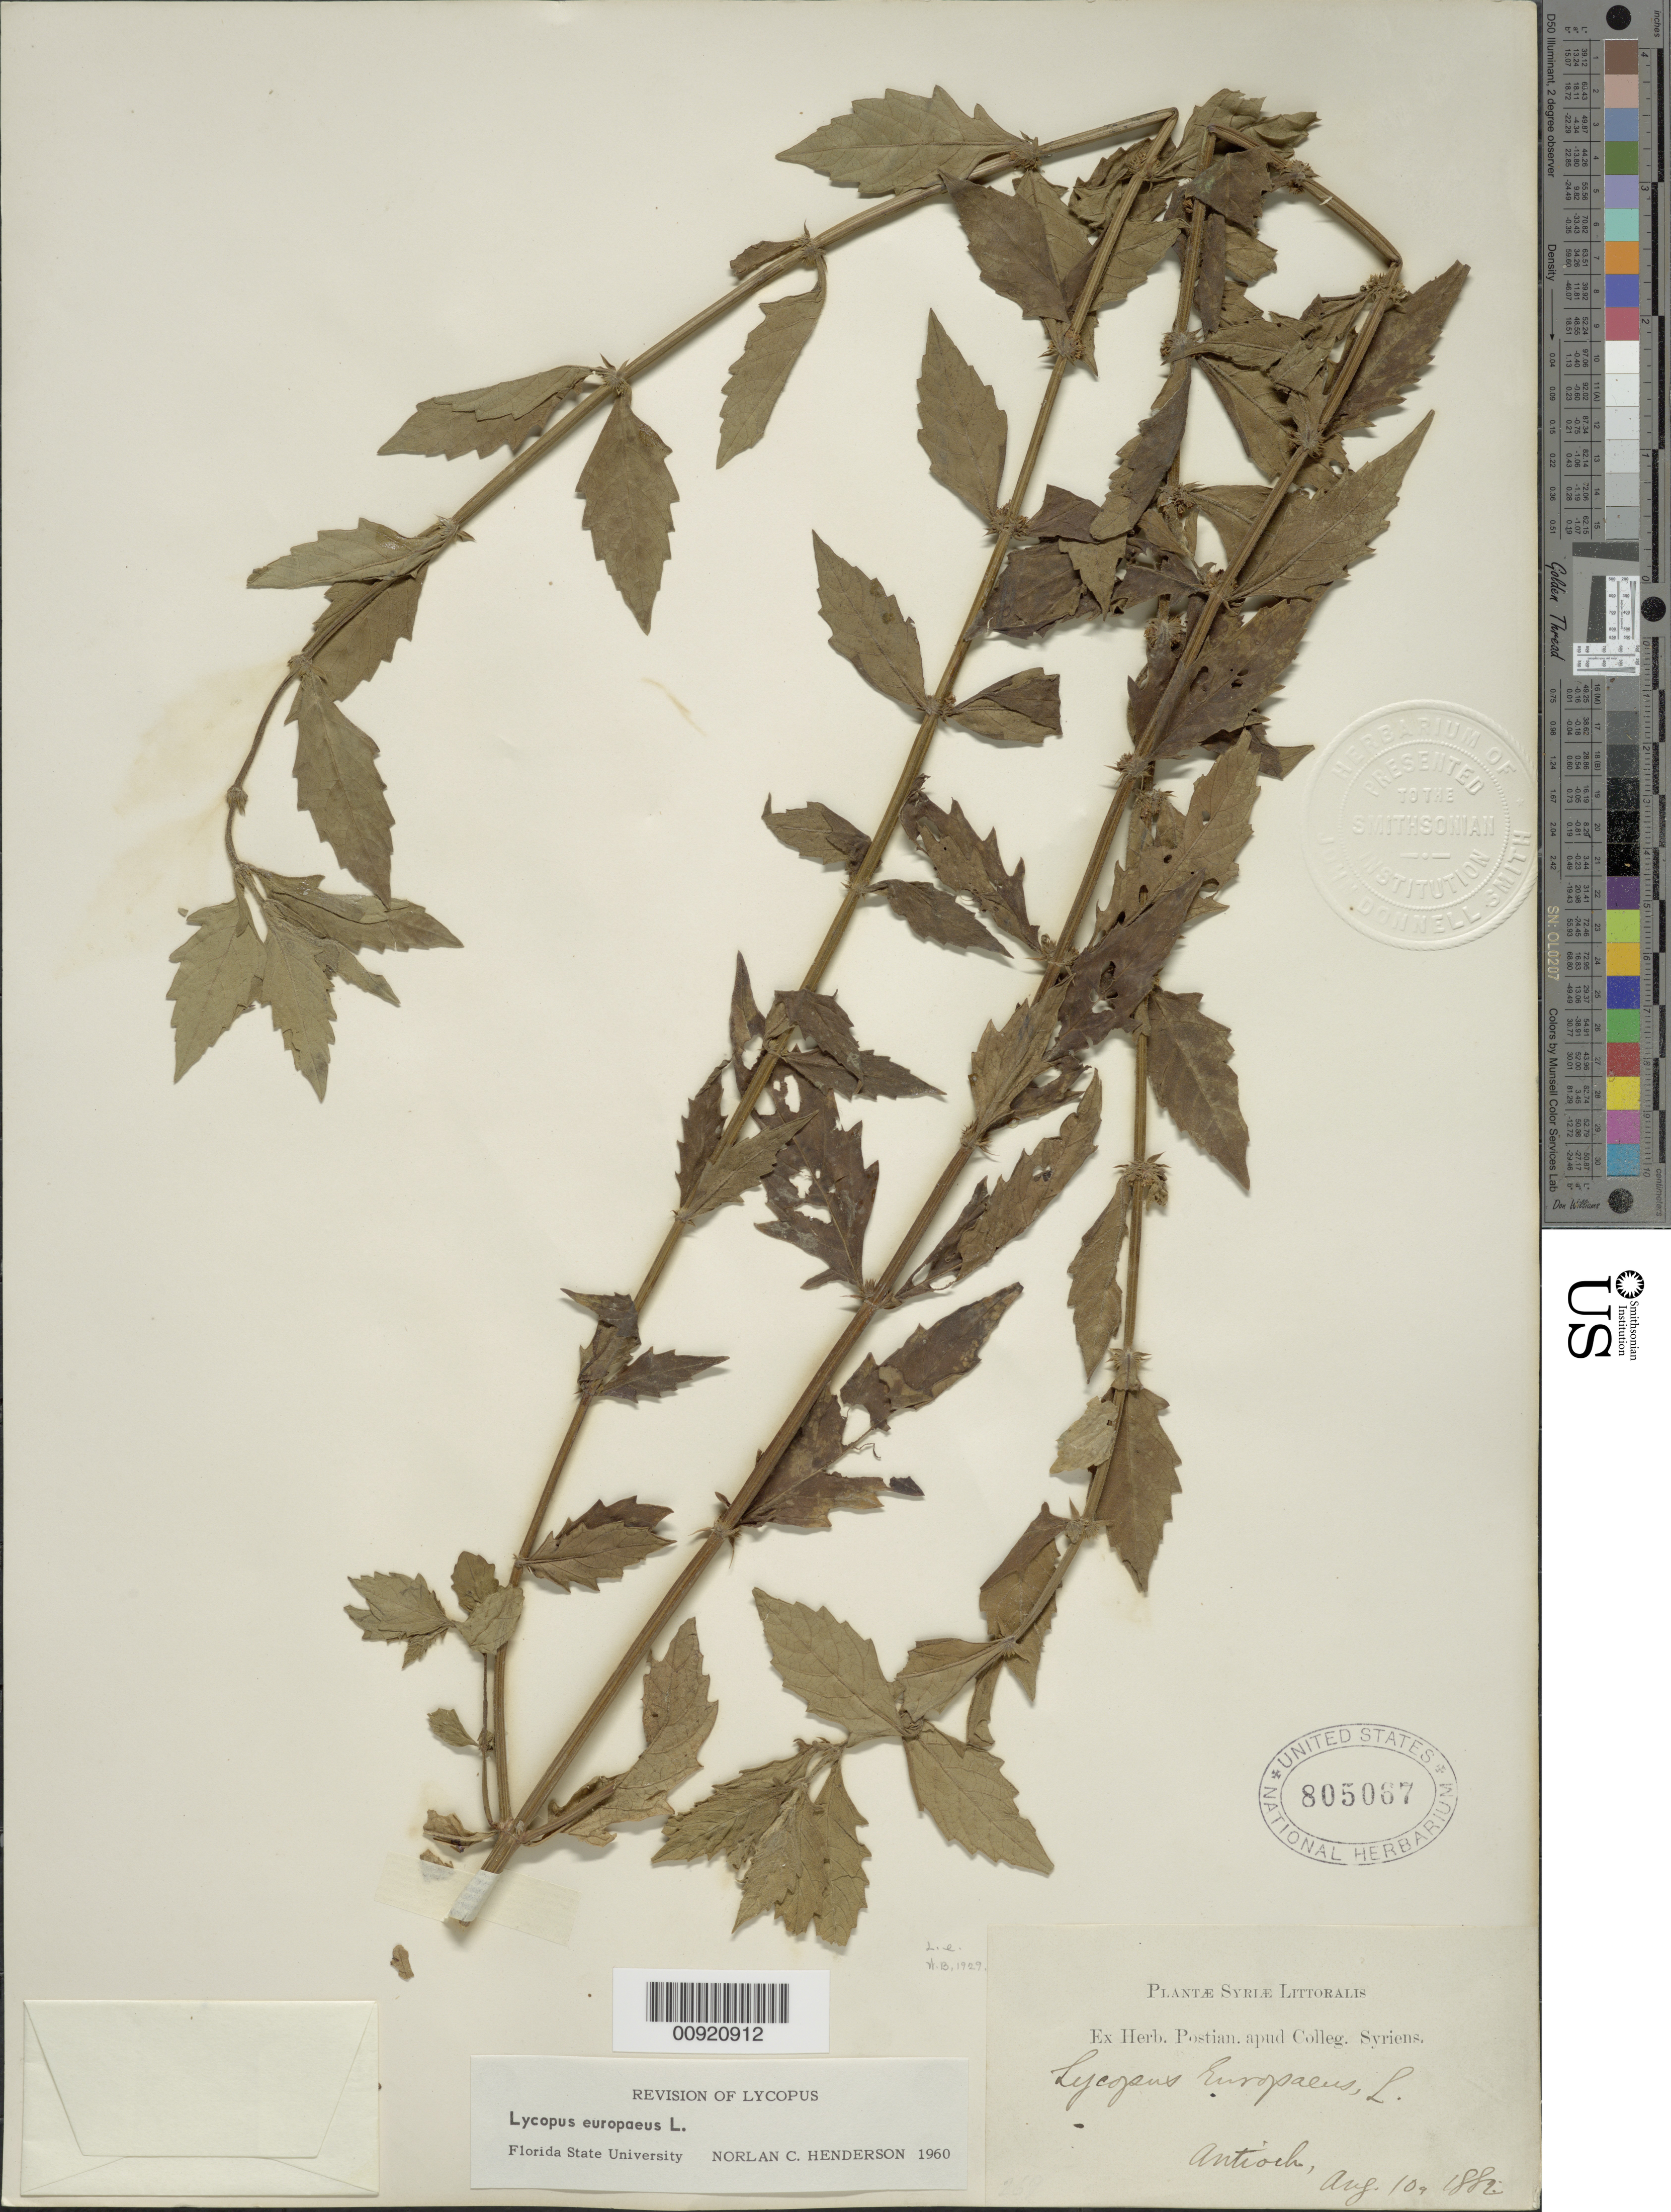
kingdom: Plantae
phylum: Tracheophyta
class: Magnoliopsida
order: Lamiales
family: Lamiaceae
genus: Lycopus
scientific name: Lycopus europaeus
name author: L.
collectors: -. Postian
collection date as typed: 10 Aug 1882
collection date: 1882-08-10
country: Turkey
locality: Antioch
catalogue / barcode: US 805067